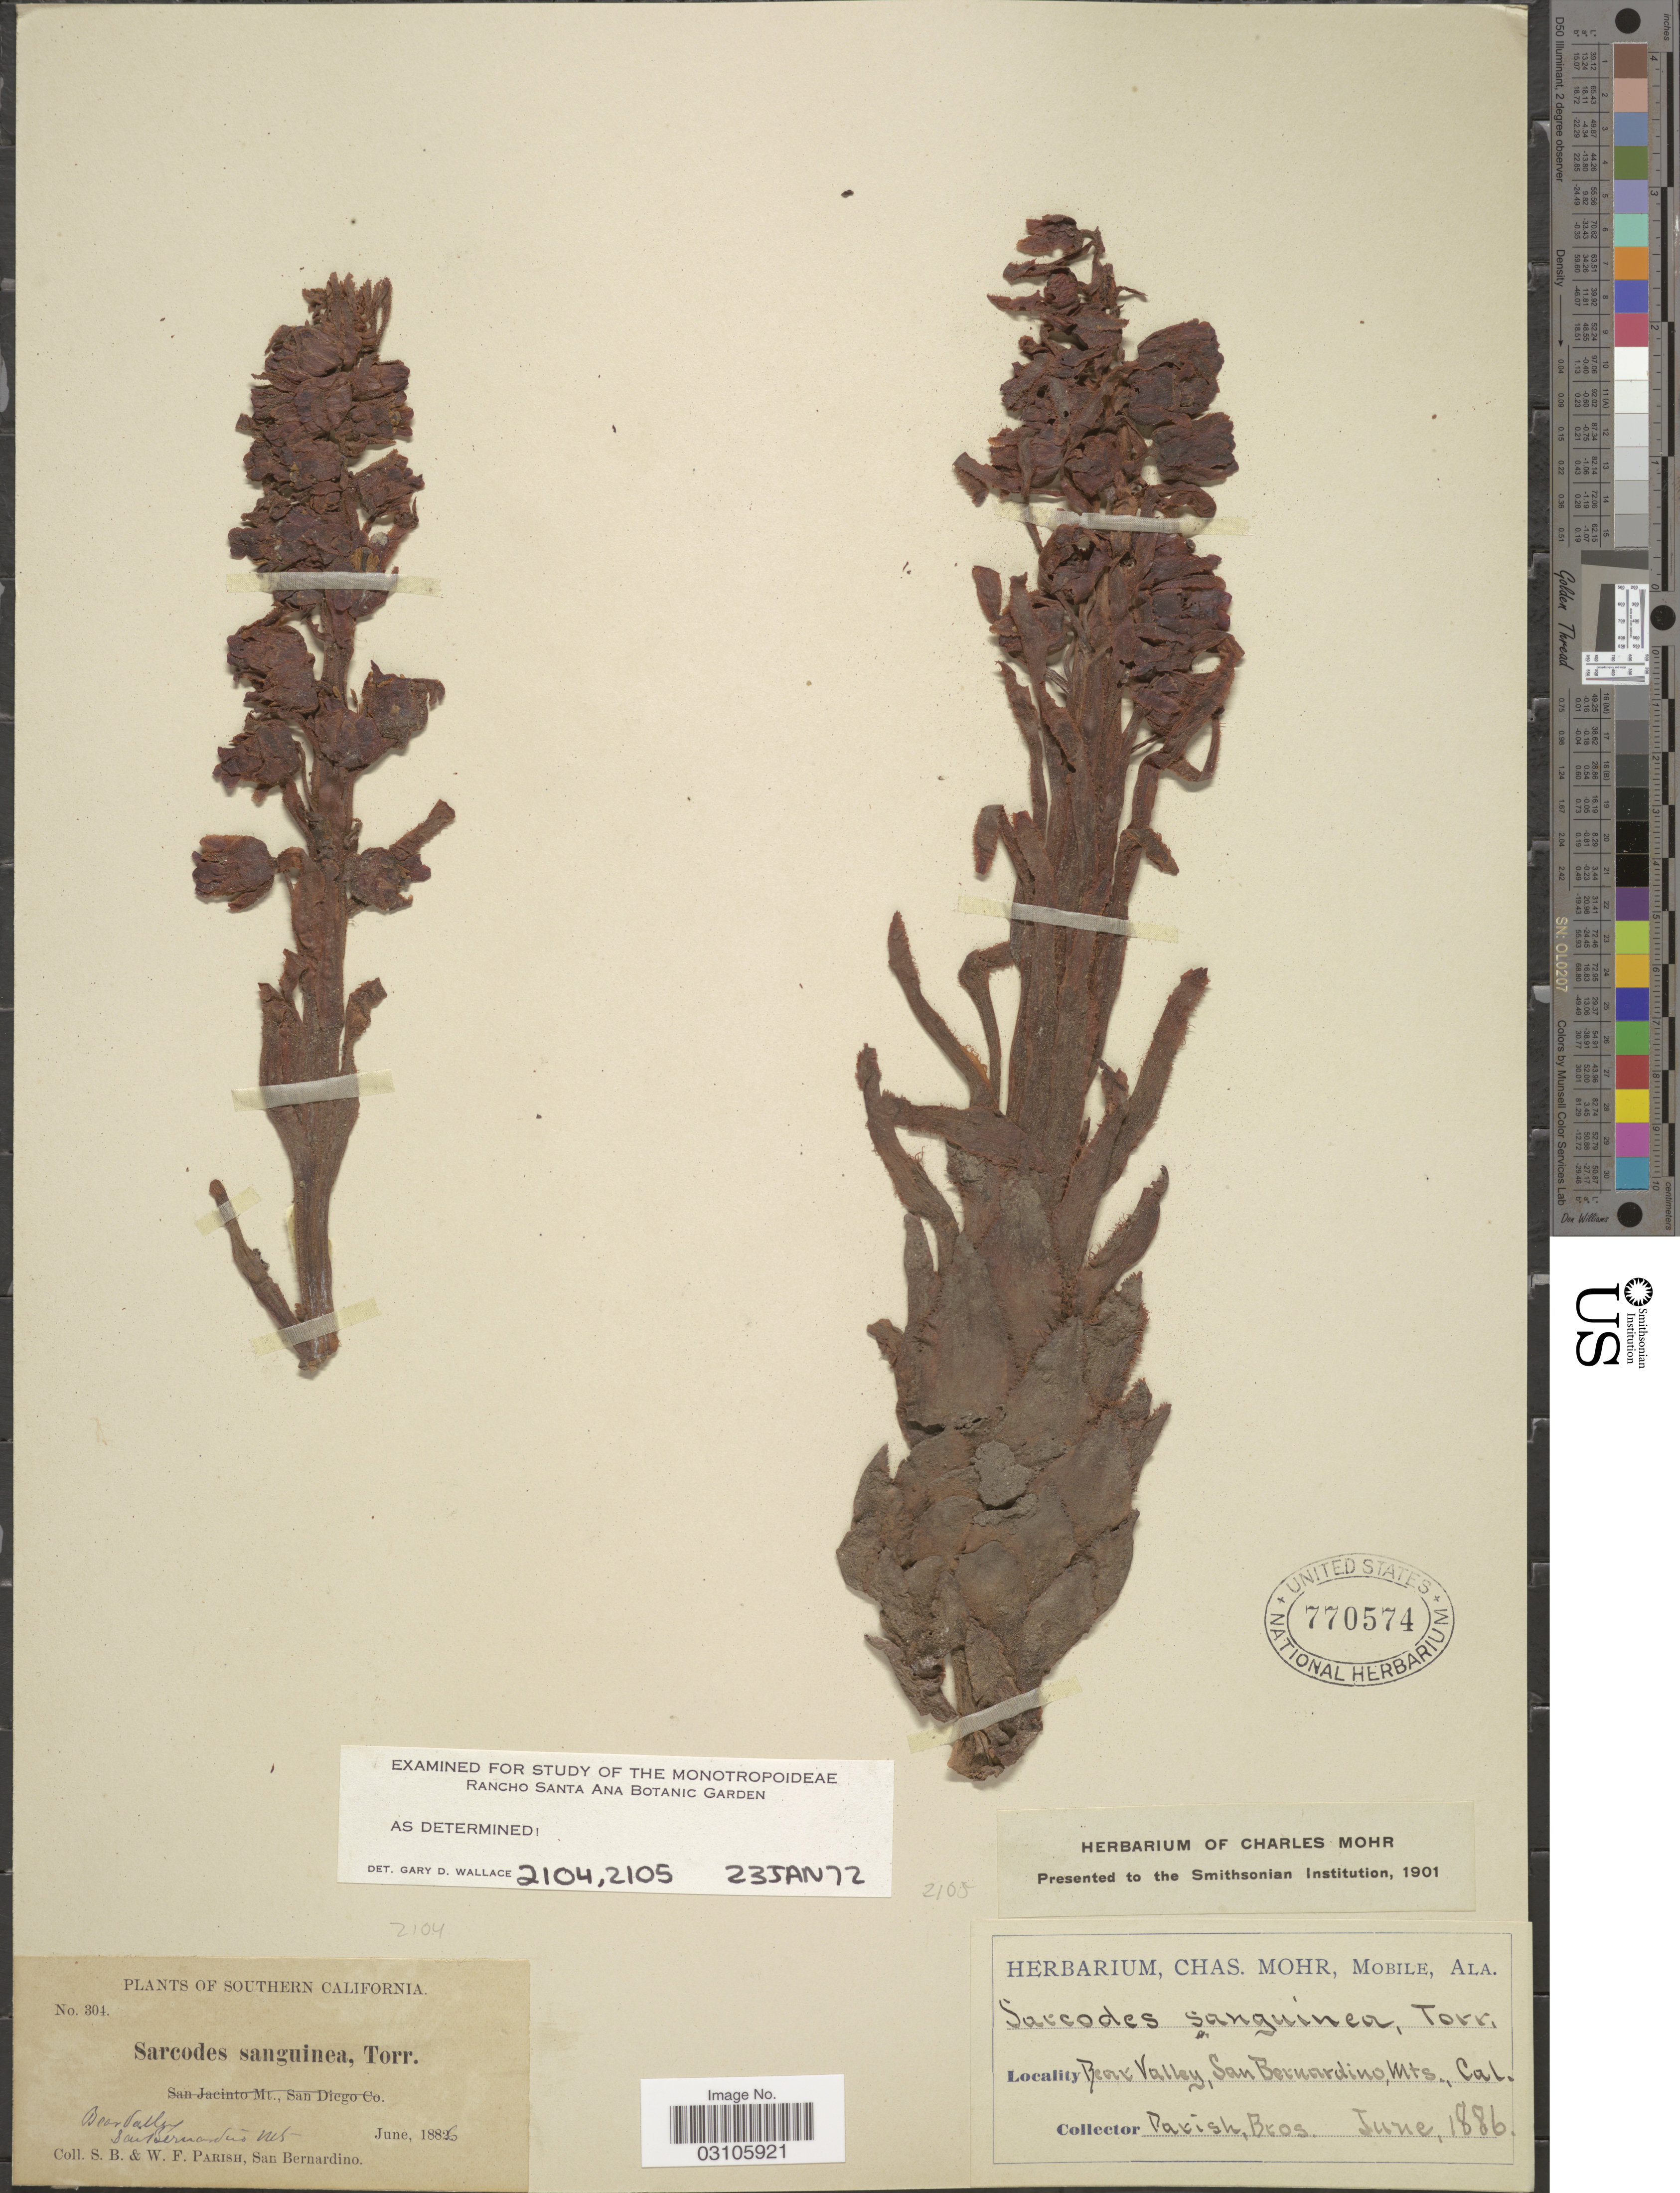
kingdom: Plantae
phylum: Tracheophyta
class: Magnoliopsida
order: Ericales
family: Ericaceae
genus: Sarcodes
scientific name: Sarcodes sanguinea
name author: Torr.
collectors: S. B. Parish & W. F. Parish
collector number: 304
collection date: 1886-06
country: United States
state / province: California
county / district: San Bernardino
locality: Southern California. Bear Valley. San Bernardino Mts.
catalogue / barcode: US 770574